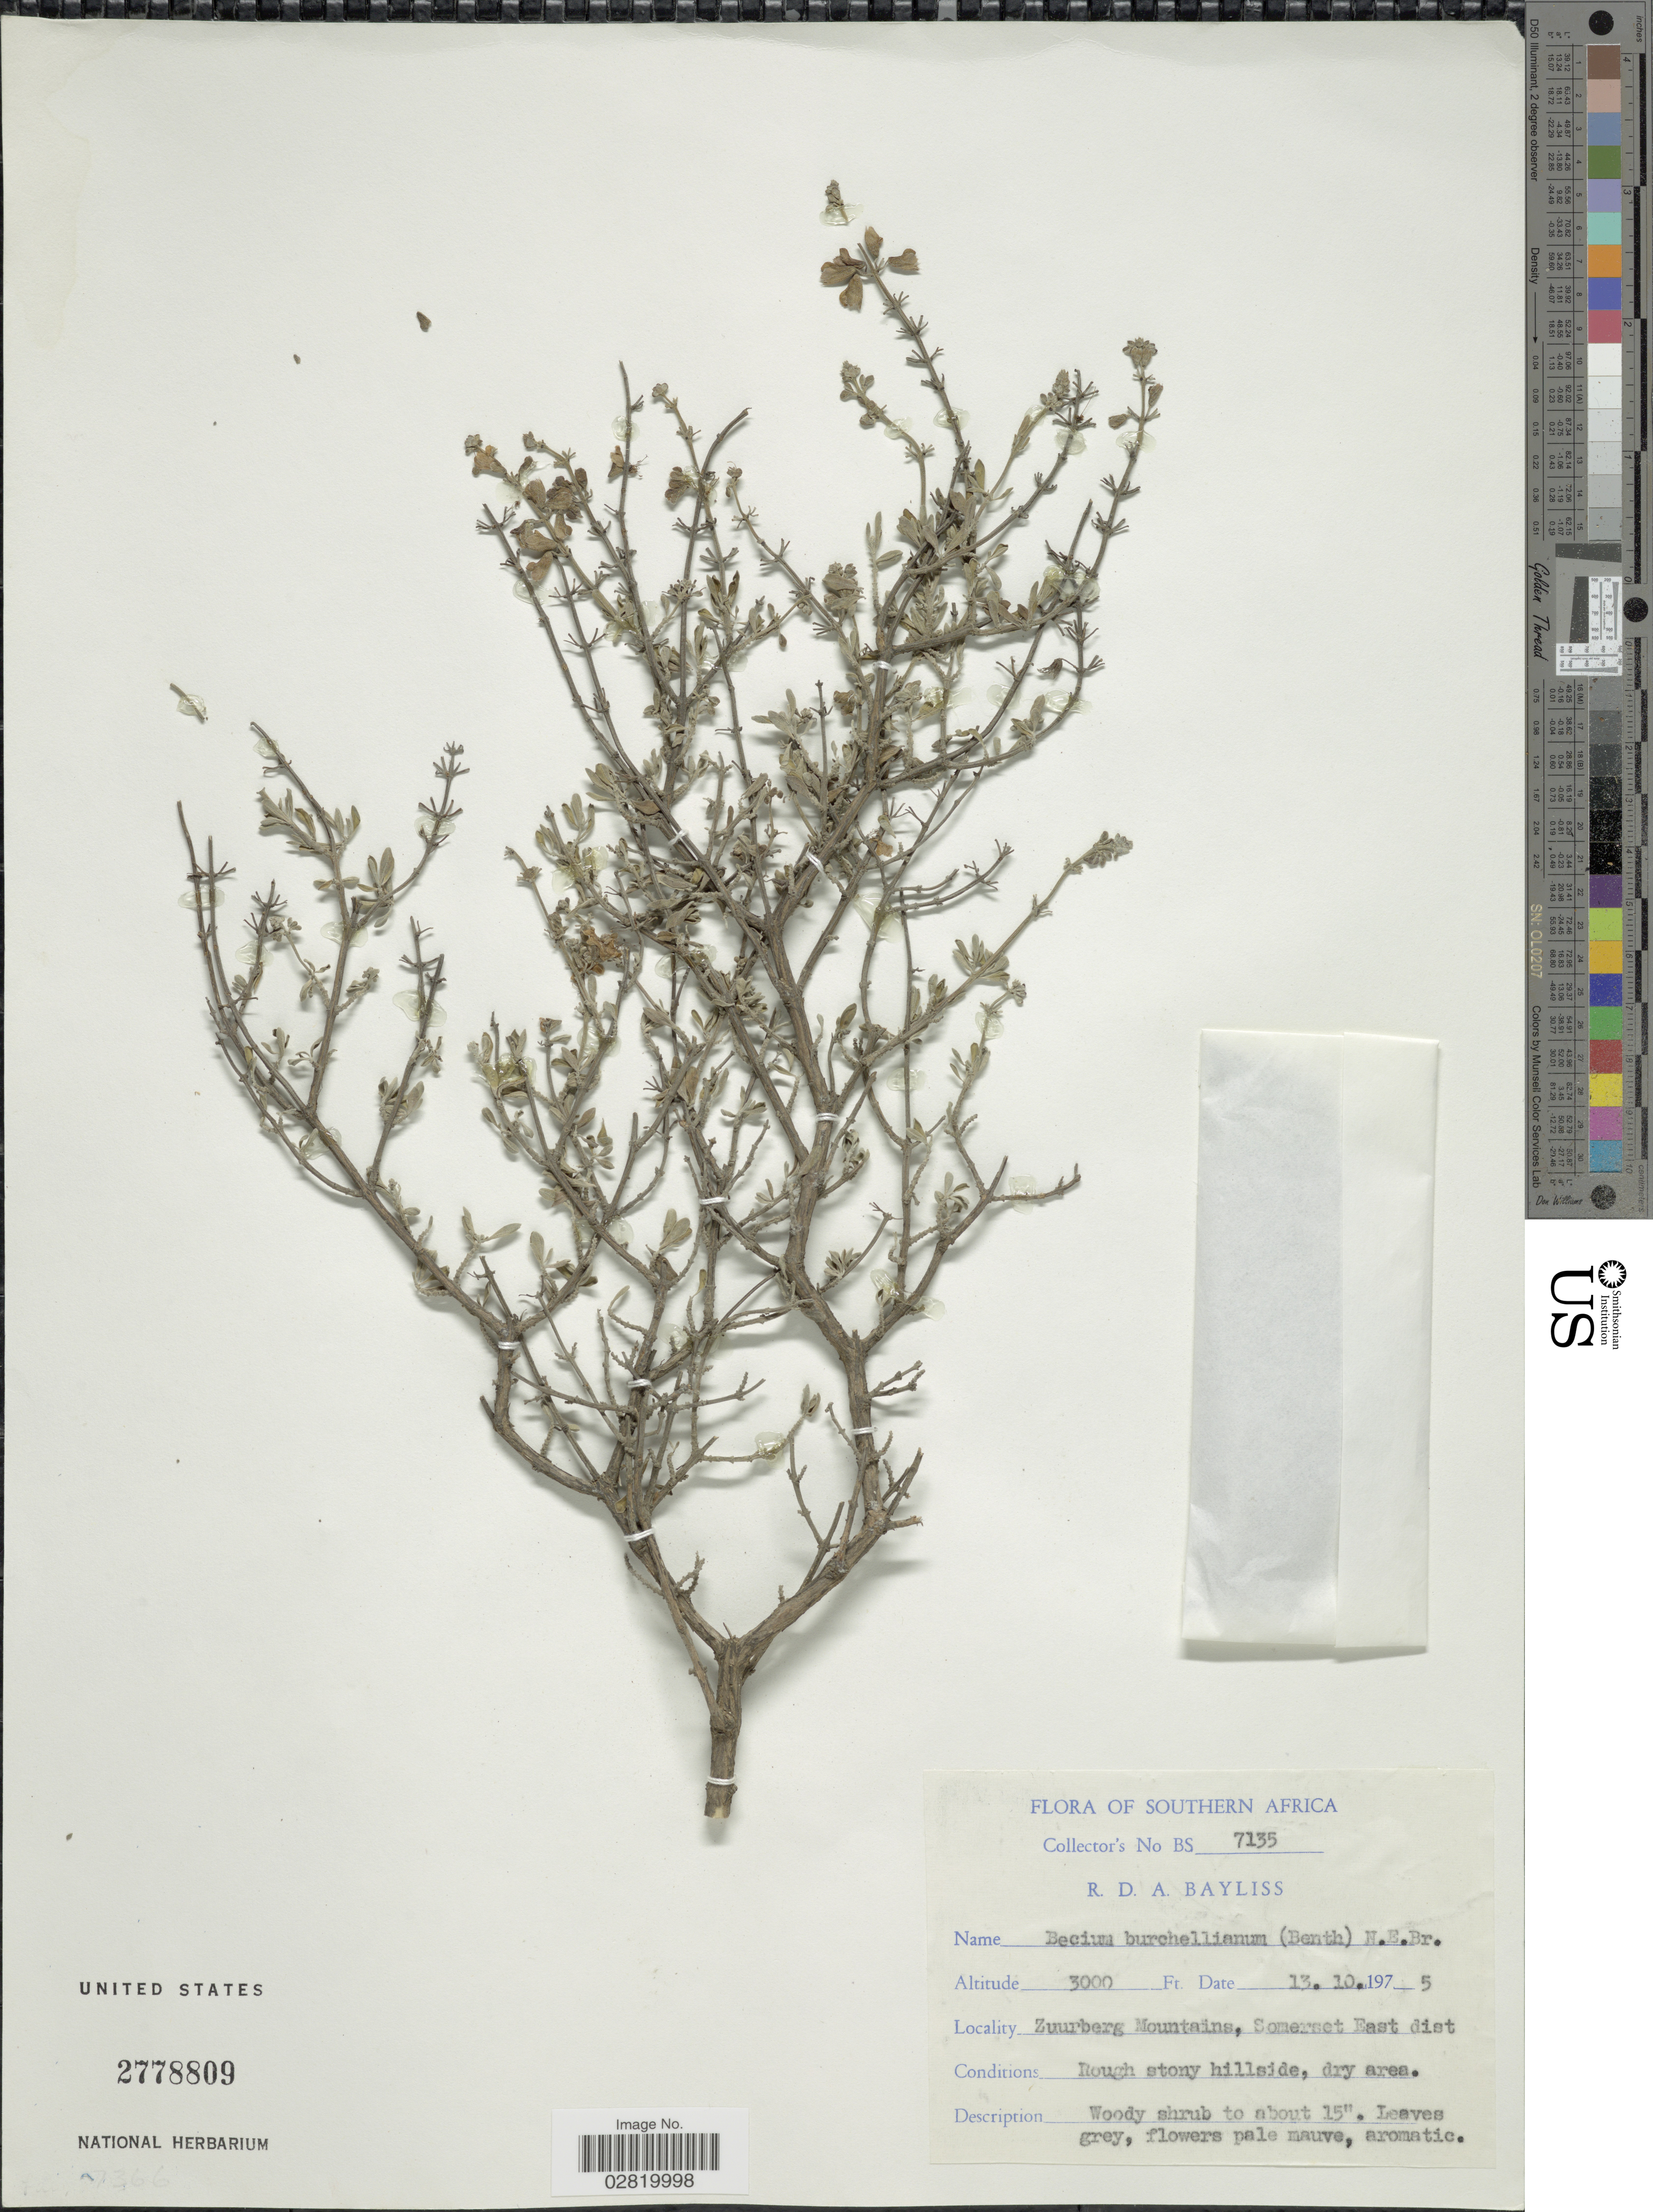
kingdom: Plantae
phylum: Tracheophyta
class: Magnoliopsida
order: Lamiales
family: Lamiaceae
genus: Ocimum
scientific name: Ocimum burchellianum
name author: Benth.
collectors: R. Bayliss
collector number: BS7135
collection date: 1975-10-13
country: South Africa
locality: Southern Africa, Zuurberg Mountains, Somerset East dist.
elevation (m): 914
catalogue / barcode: US 2778809